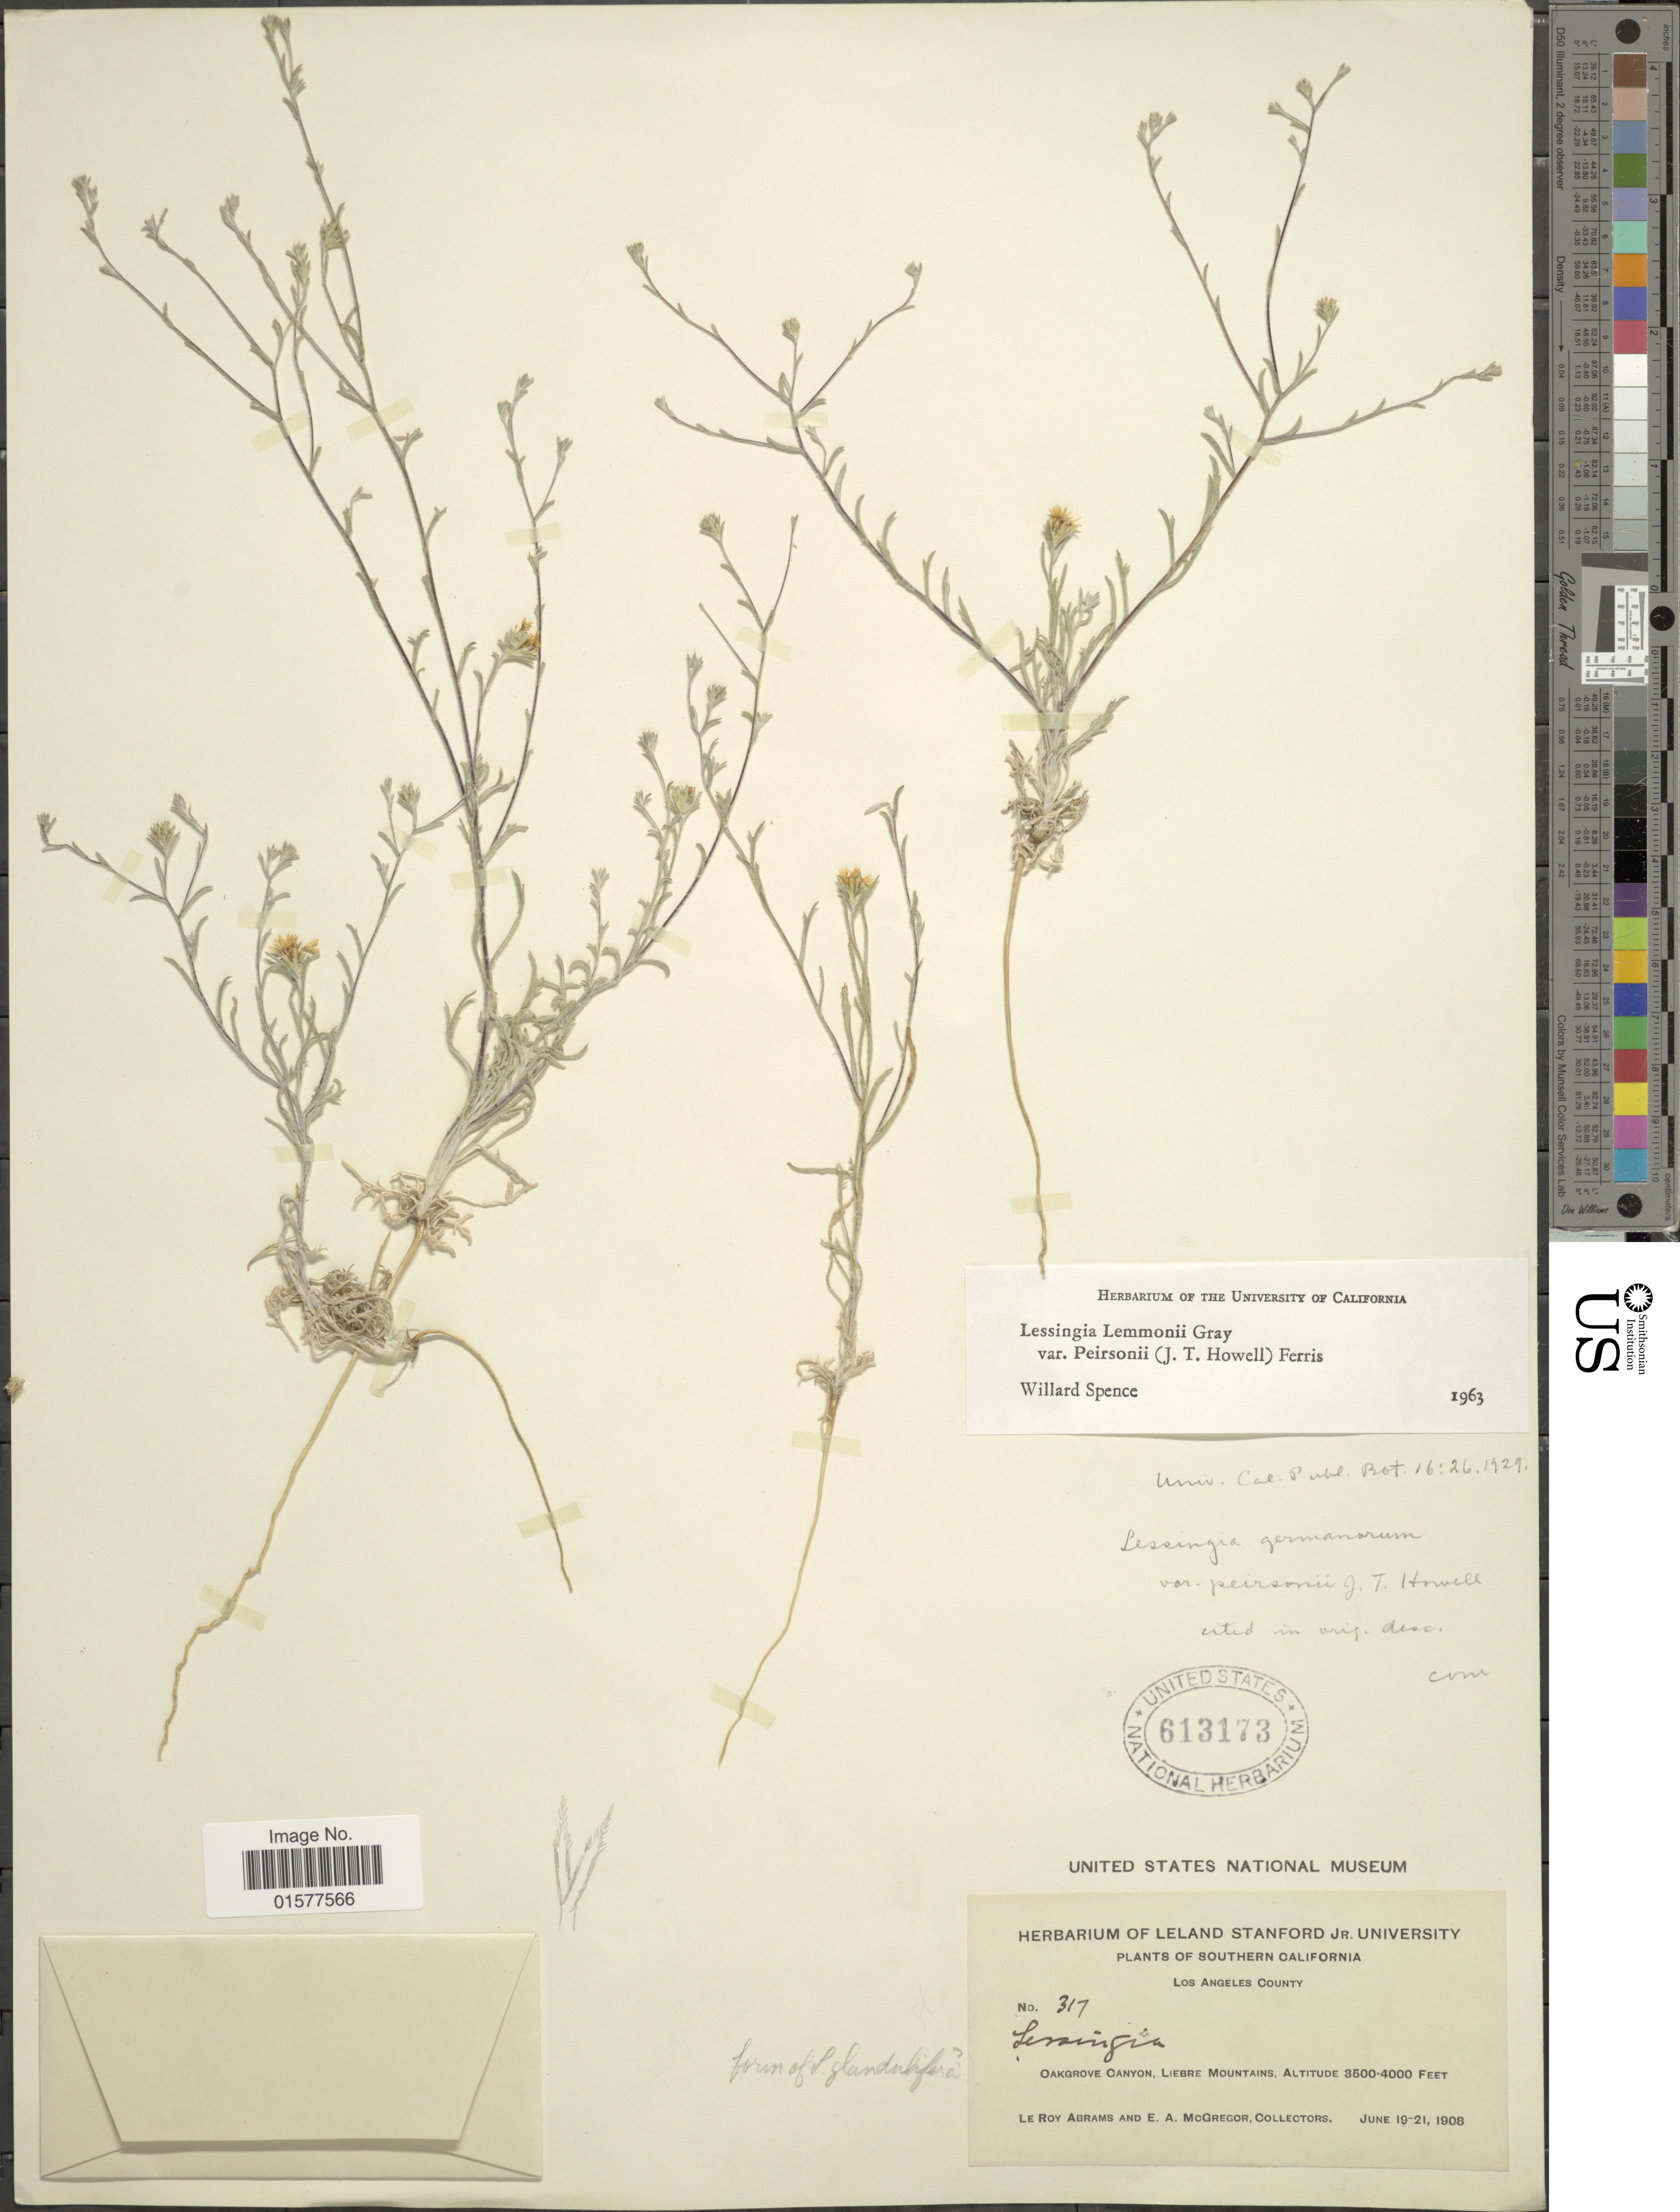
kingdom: Plantae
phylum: Tracheophyta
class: Magnoliopsida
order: Asterales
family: Asteraceae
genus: Lessingia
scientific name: Lessingia lemmonii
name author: A. Gray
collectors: L. Abrams & E. A. McGregor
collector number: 317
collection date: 1908-06-19/1908-06-21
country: United States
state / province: California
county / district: Los Angeles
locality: Southern California, Los Angeles, Oakgrove Canyon, Liebre Mountains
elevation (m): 1067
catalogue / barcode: US 613173